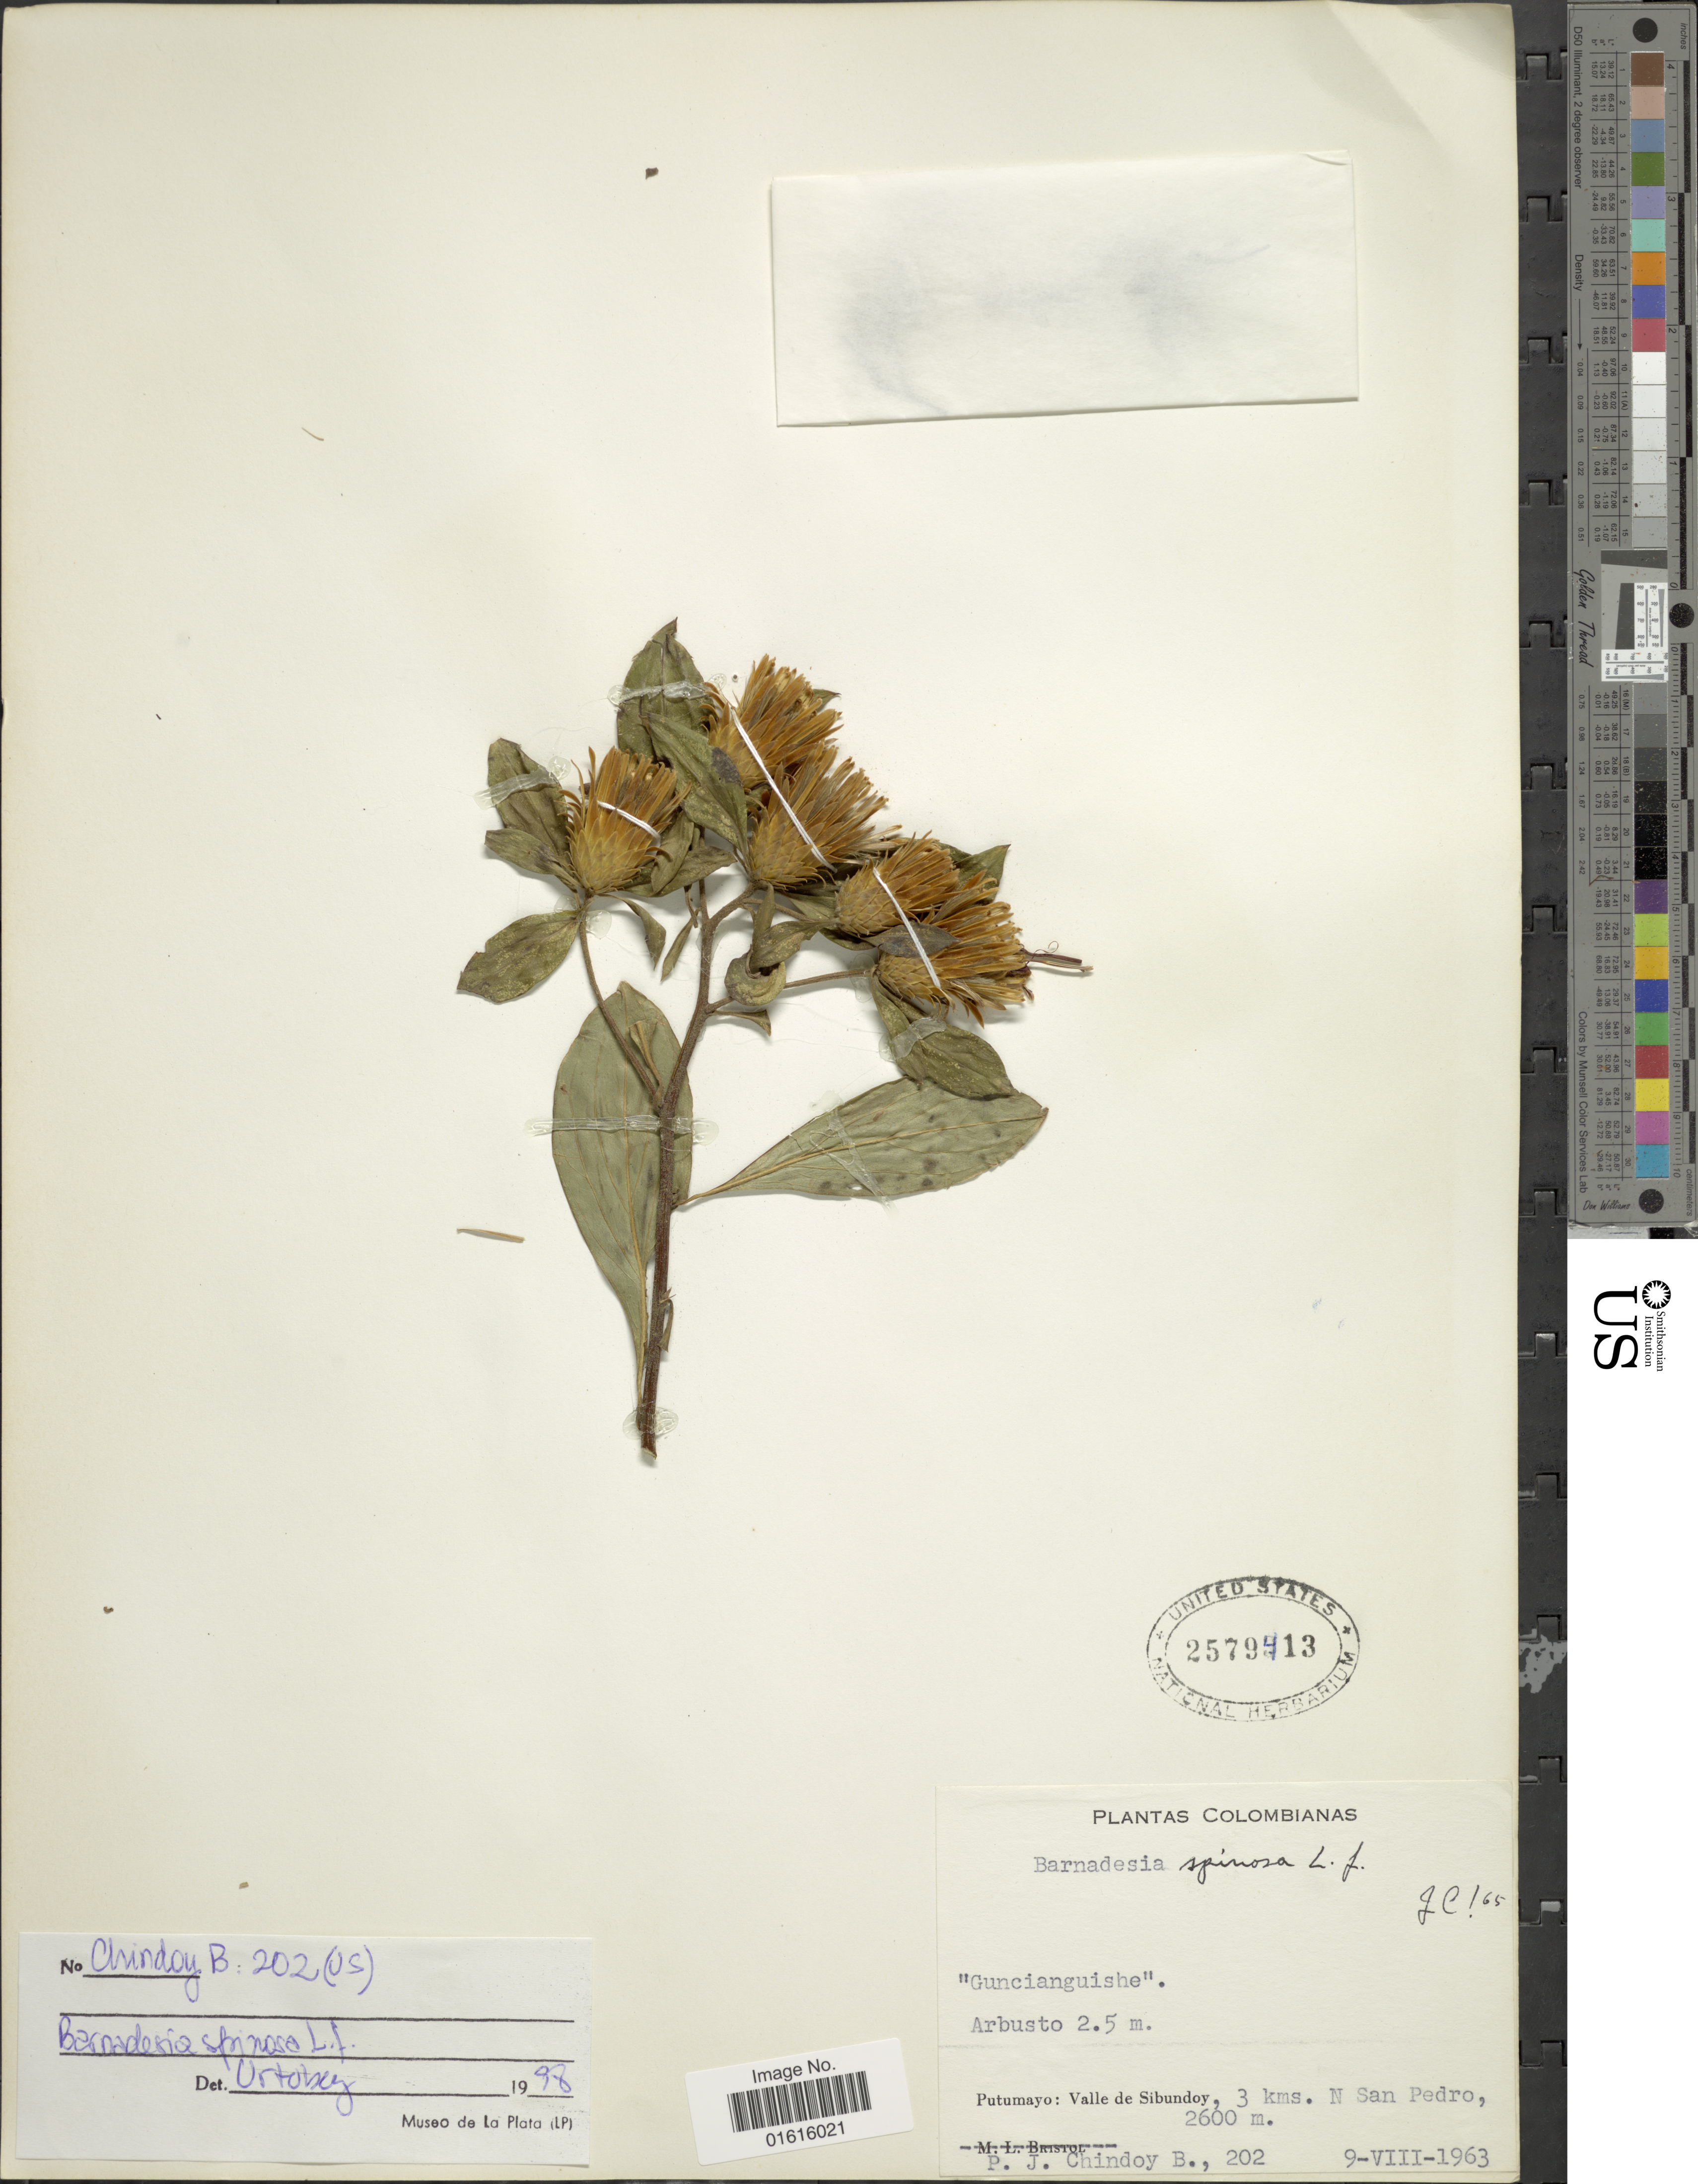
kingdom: Plantae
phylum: Tracheophyta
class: Magnoliopsida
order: Asterales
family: Asteraceae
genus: Barnadesia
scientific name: Barnadesia spinosa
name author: L. f.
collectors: P. Chindoy B.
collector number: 202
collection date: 1963-08-09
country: Colombia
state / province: Putumayo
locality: Valle de Sibundoy, 3 kms N San Pedro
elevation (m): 2600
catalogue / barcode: US 2579413